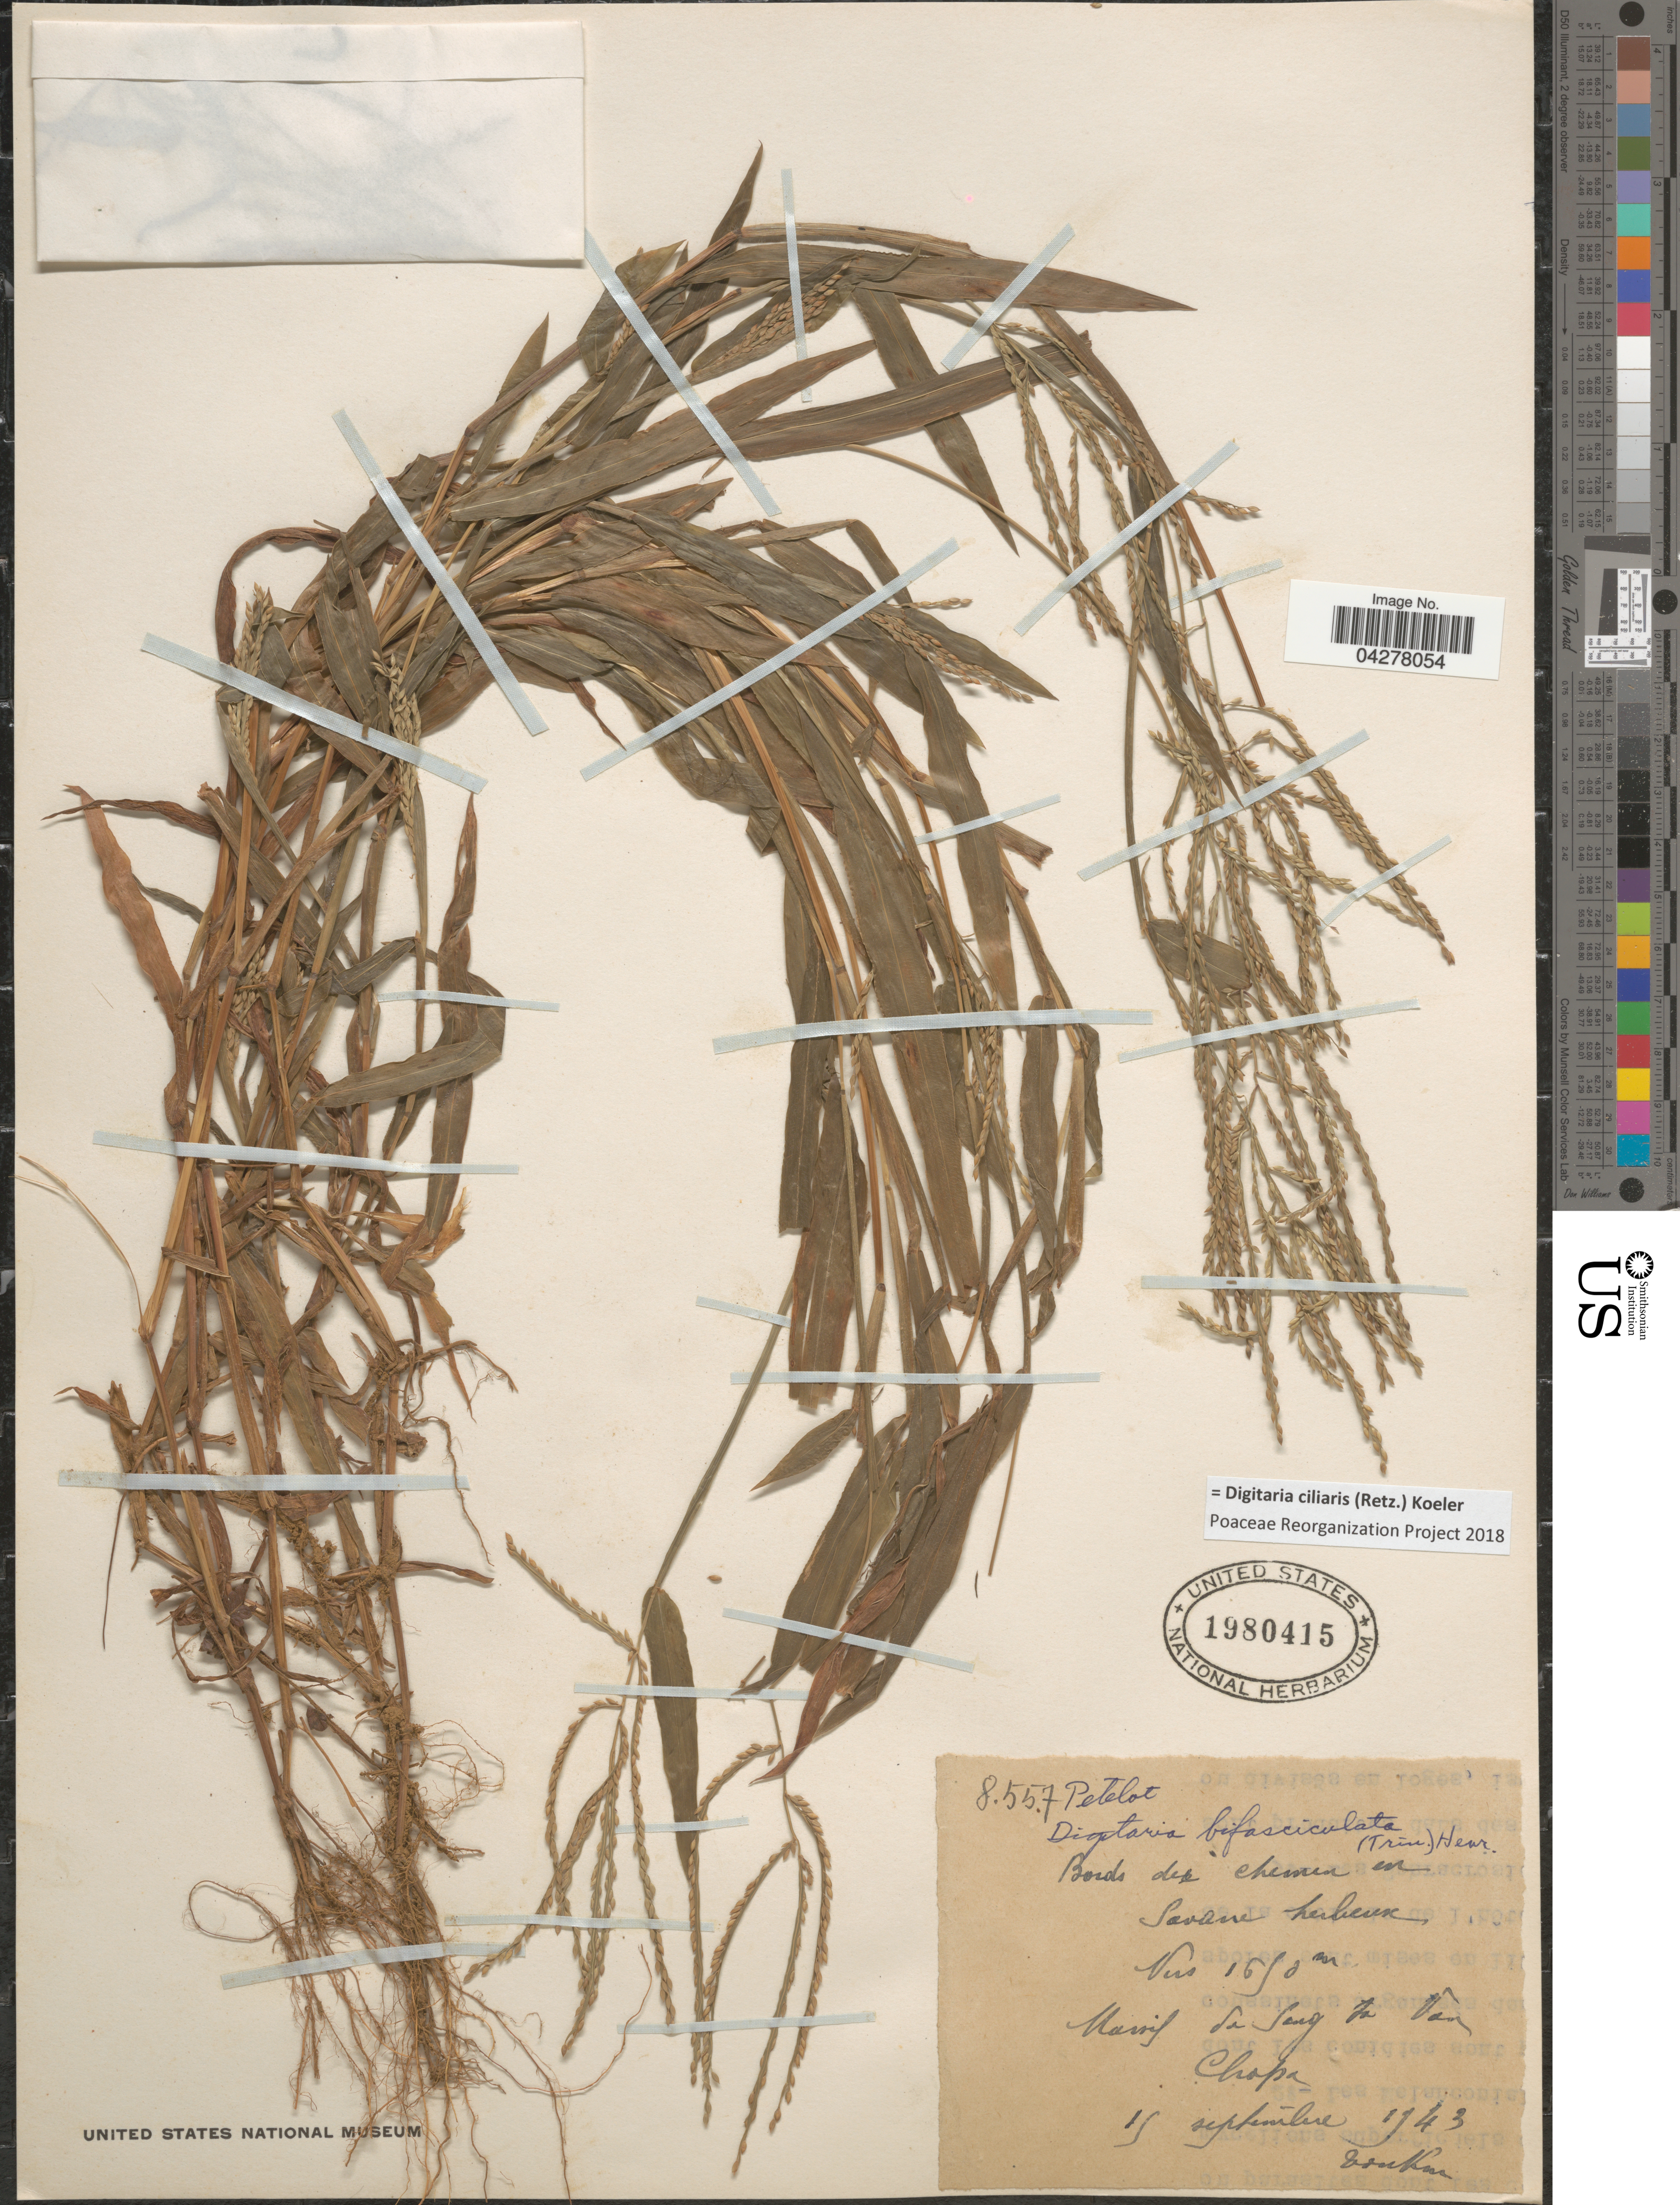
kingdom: Plantae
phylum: Tracheophyta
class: Liliopsida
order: Poales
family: Poaceae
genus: Digitaria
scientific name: Digitaria compacta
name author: (Roth) Veldkamp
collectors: Pételot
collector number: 8557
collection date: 1943-09-15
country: Vietnam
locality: Bords du chemin en Savane herbeux. Massif da Song ta Van Chopa.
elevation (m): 1650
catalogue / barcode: US 1980415